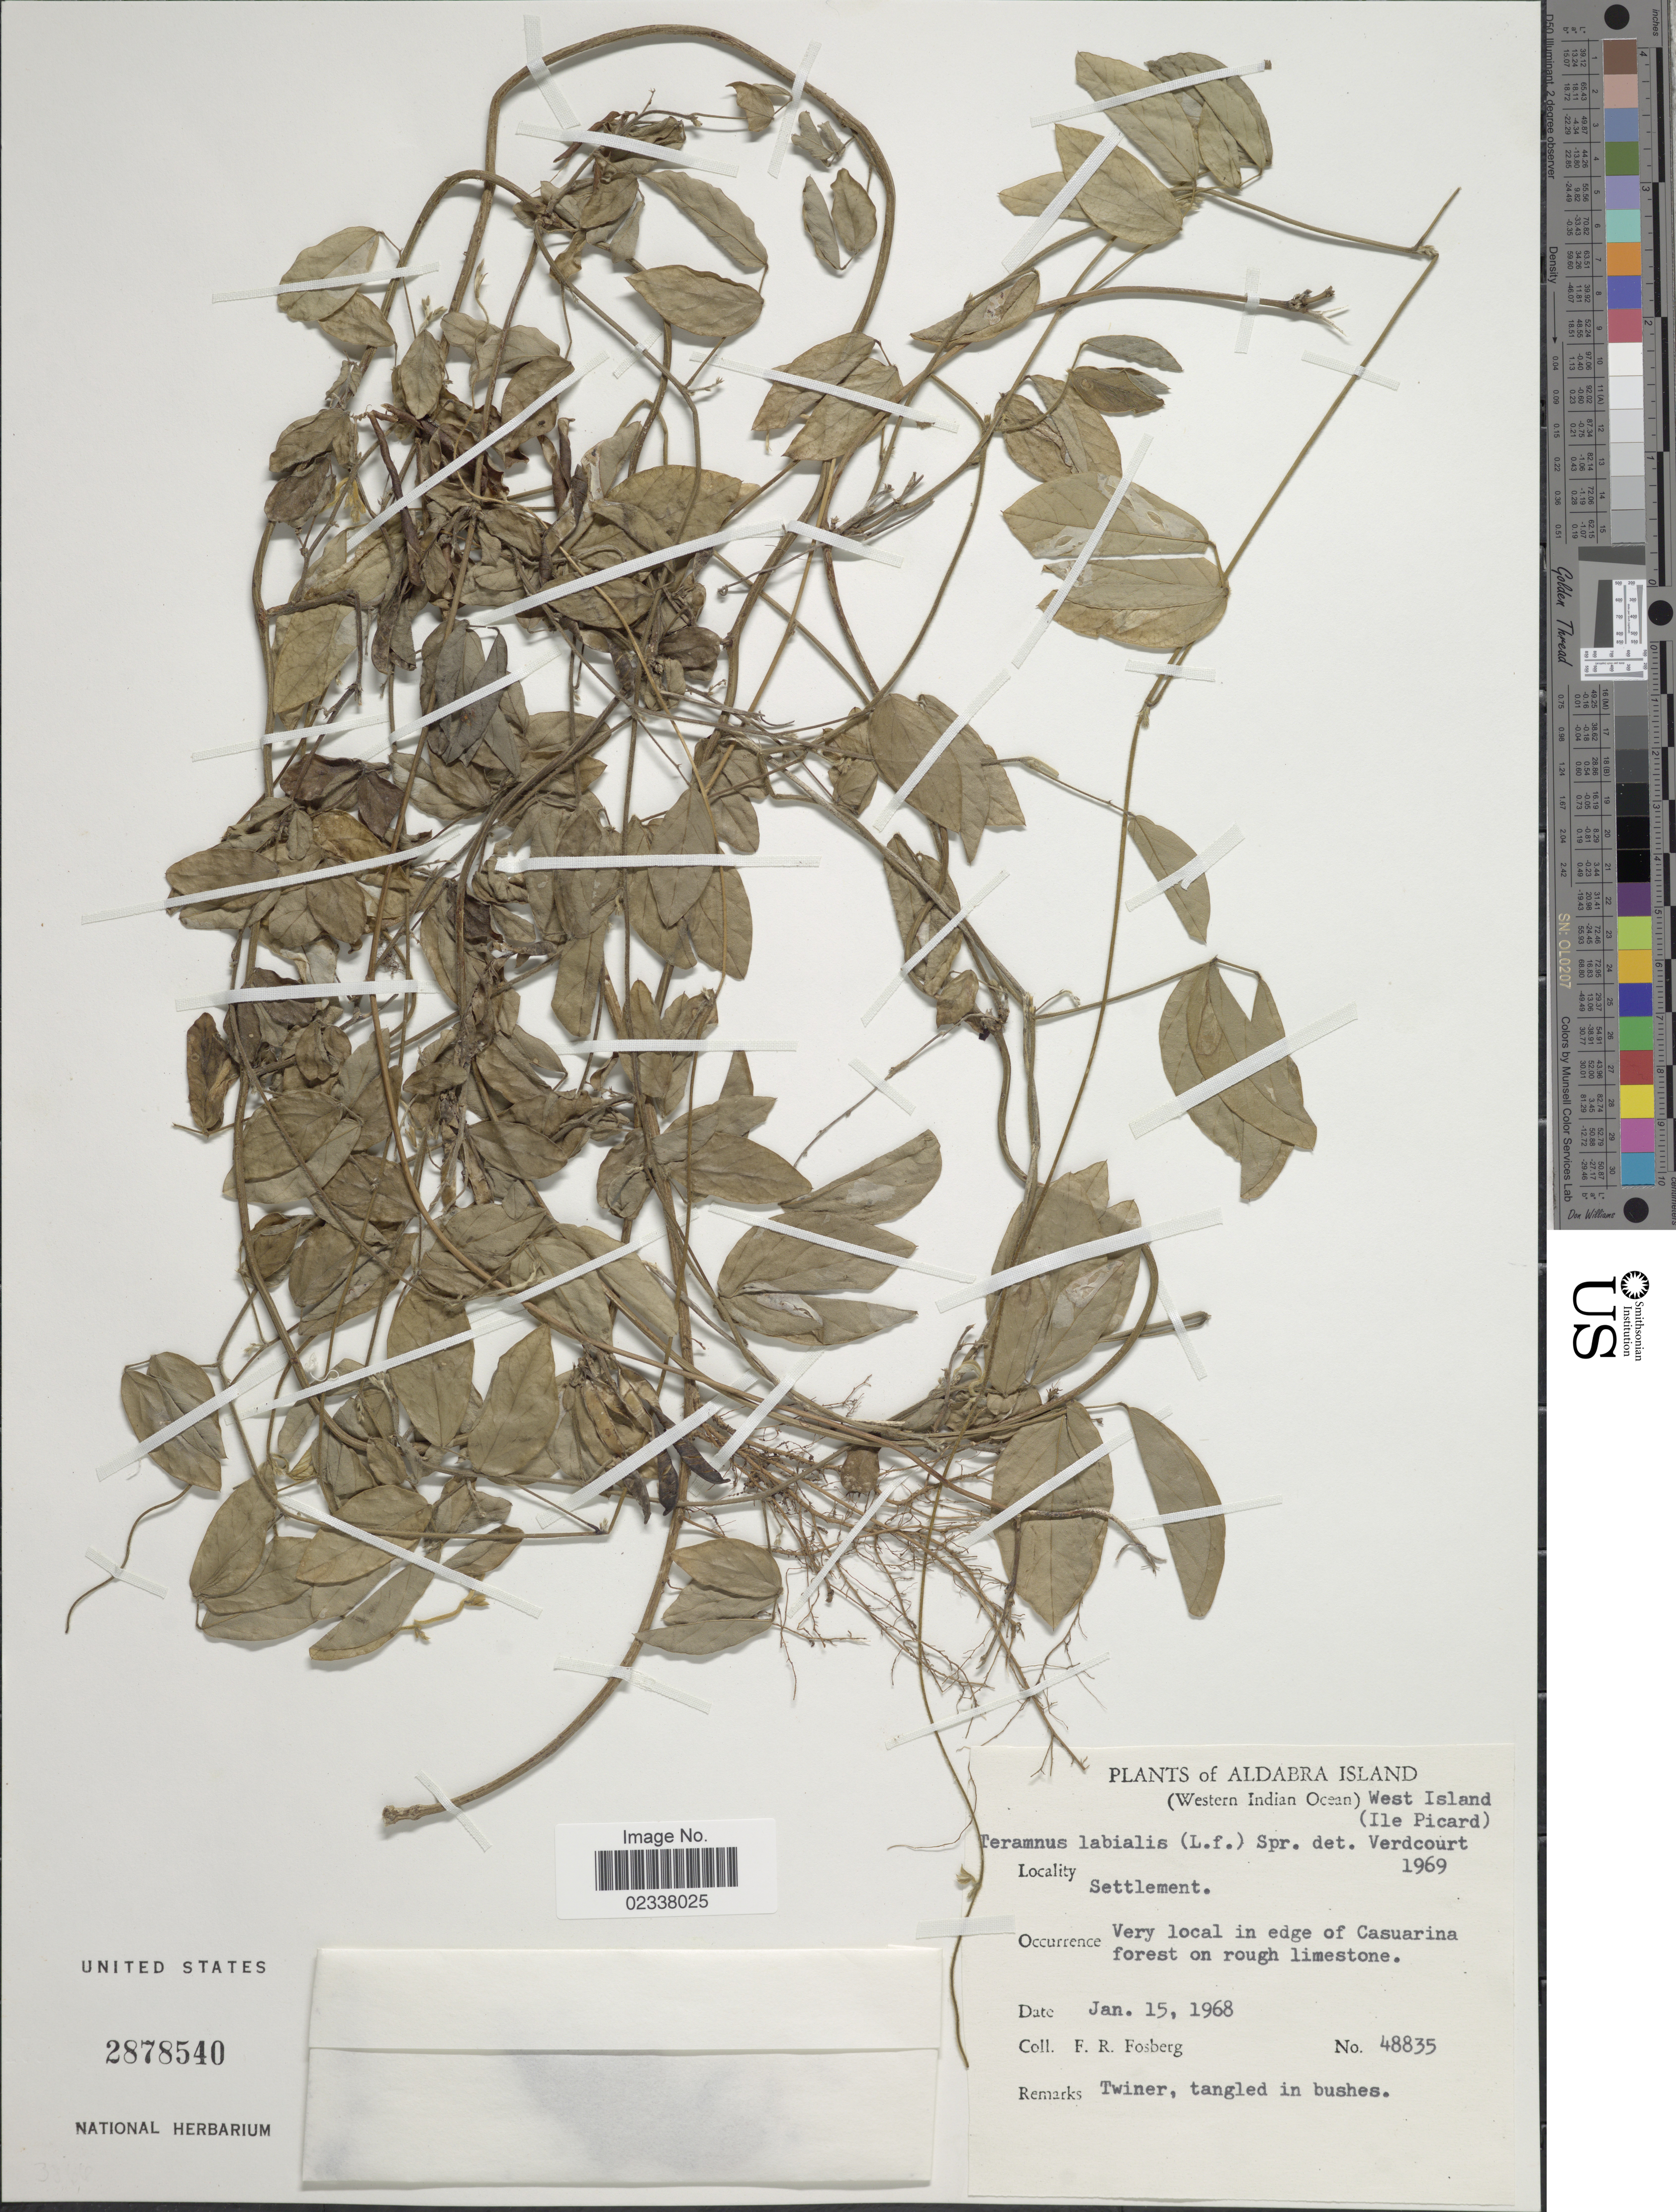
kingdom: Plantae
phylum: Tracheophyta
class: Magnoliopsida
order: Fabales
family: Fabaceae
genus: Teramnus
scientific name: Teramnus labialis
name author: (L. f.) Spreng.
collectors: F. R. Fosberg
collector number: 48835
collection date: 1968-01-15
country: Seychelles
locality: Aldabra Island (Wetern Indian Ocean) West Island (Ile Icard), Settlement, Very local in edge of Casuarina forest on rough limestone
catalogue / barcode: US 2878540